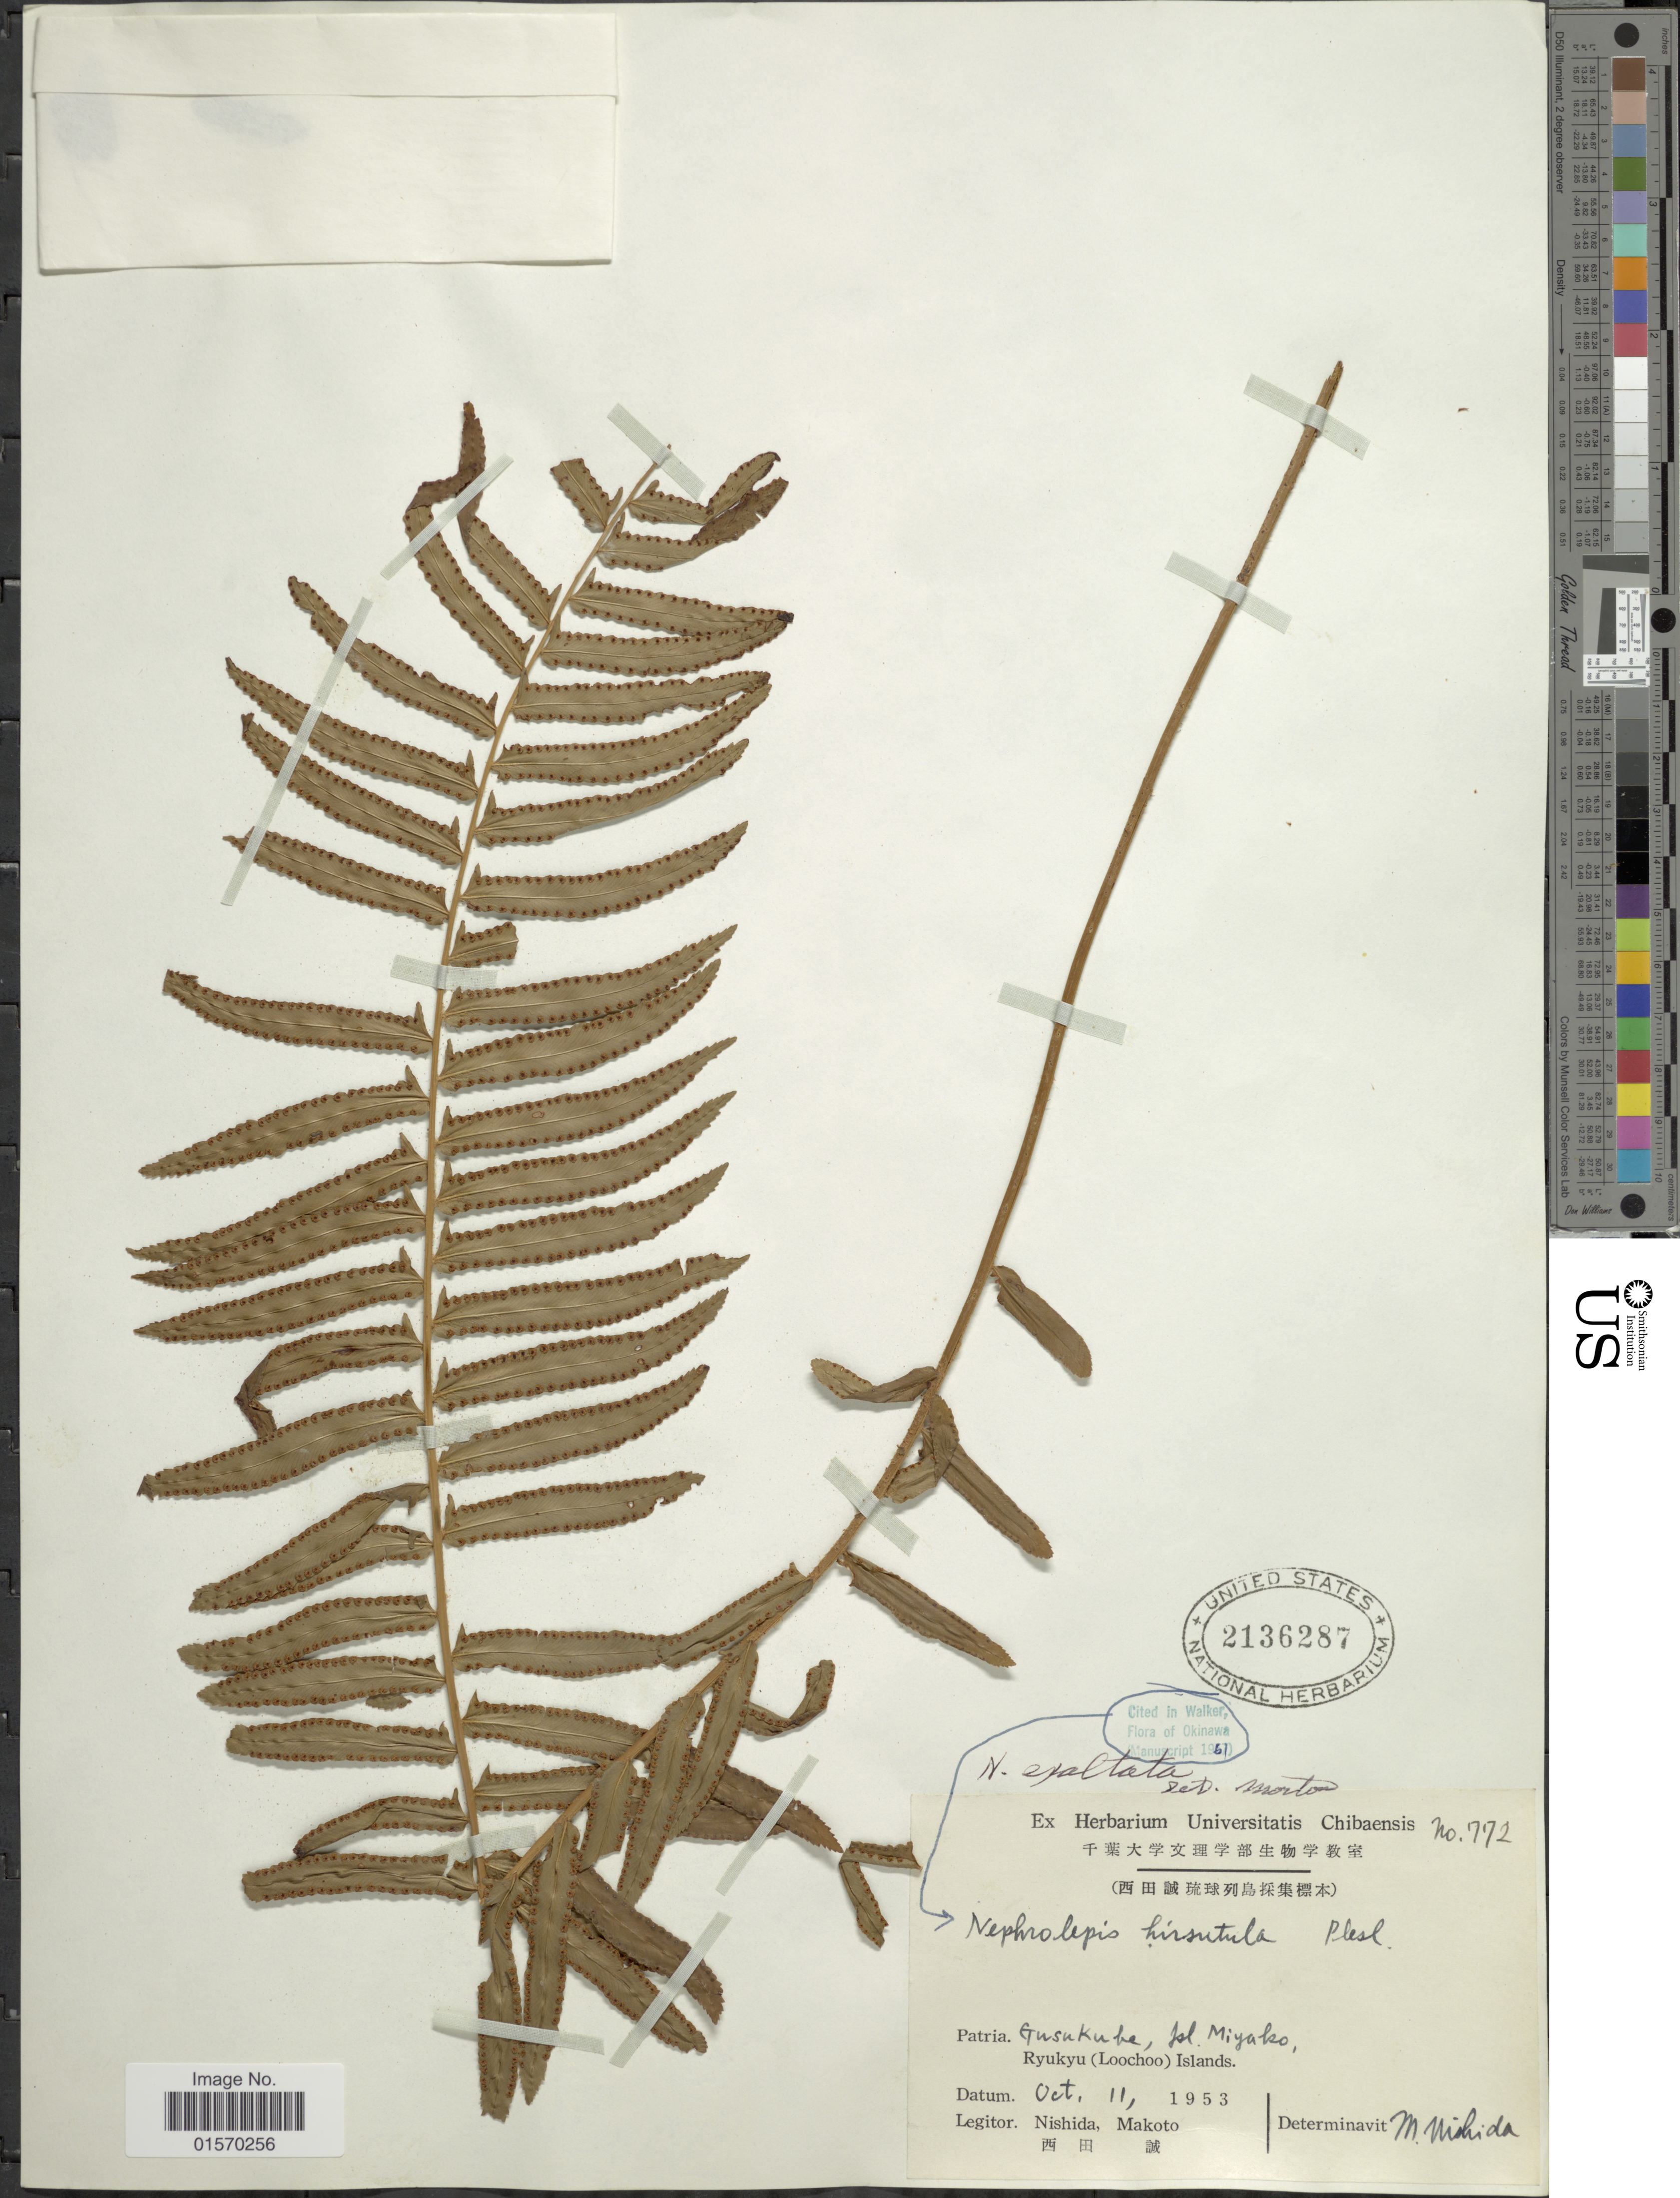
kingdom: Plantae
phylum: Tracheophyta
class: Polypodiopsida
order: Polypodiales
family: Nephrolepidaceae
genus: Nephrolepis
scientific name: Nephrolepis multiflora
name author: (Roxb.) F.M. Jarrett ex C.V. Morton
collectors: M. Nishida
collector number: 772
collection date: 1953-10-11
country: Japan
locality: Gusukuke, Isl. Miyako, Ryukyu (Loochoo) Islands.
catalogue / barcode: US 2136287